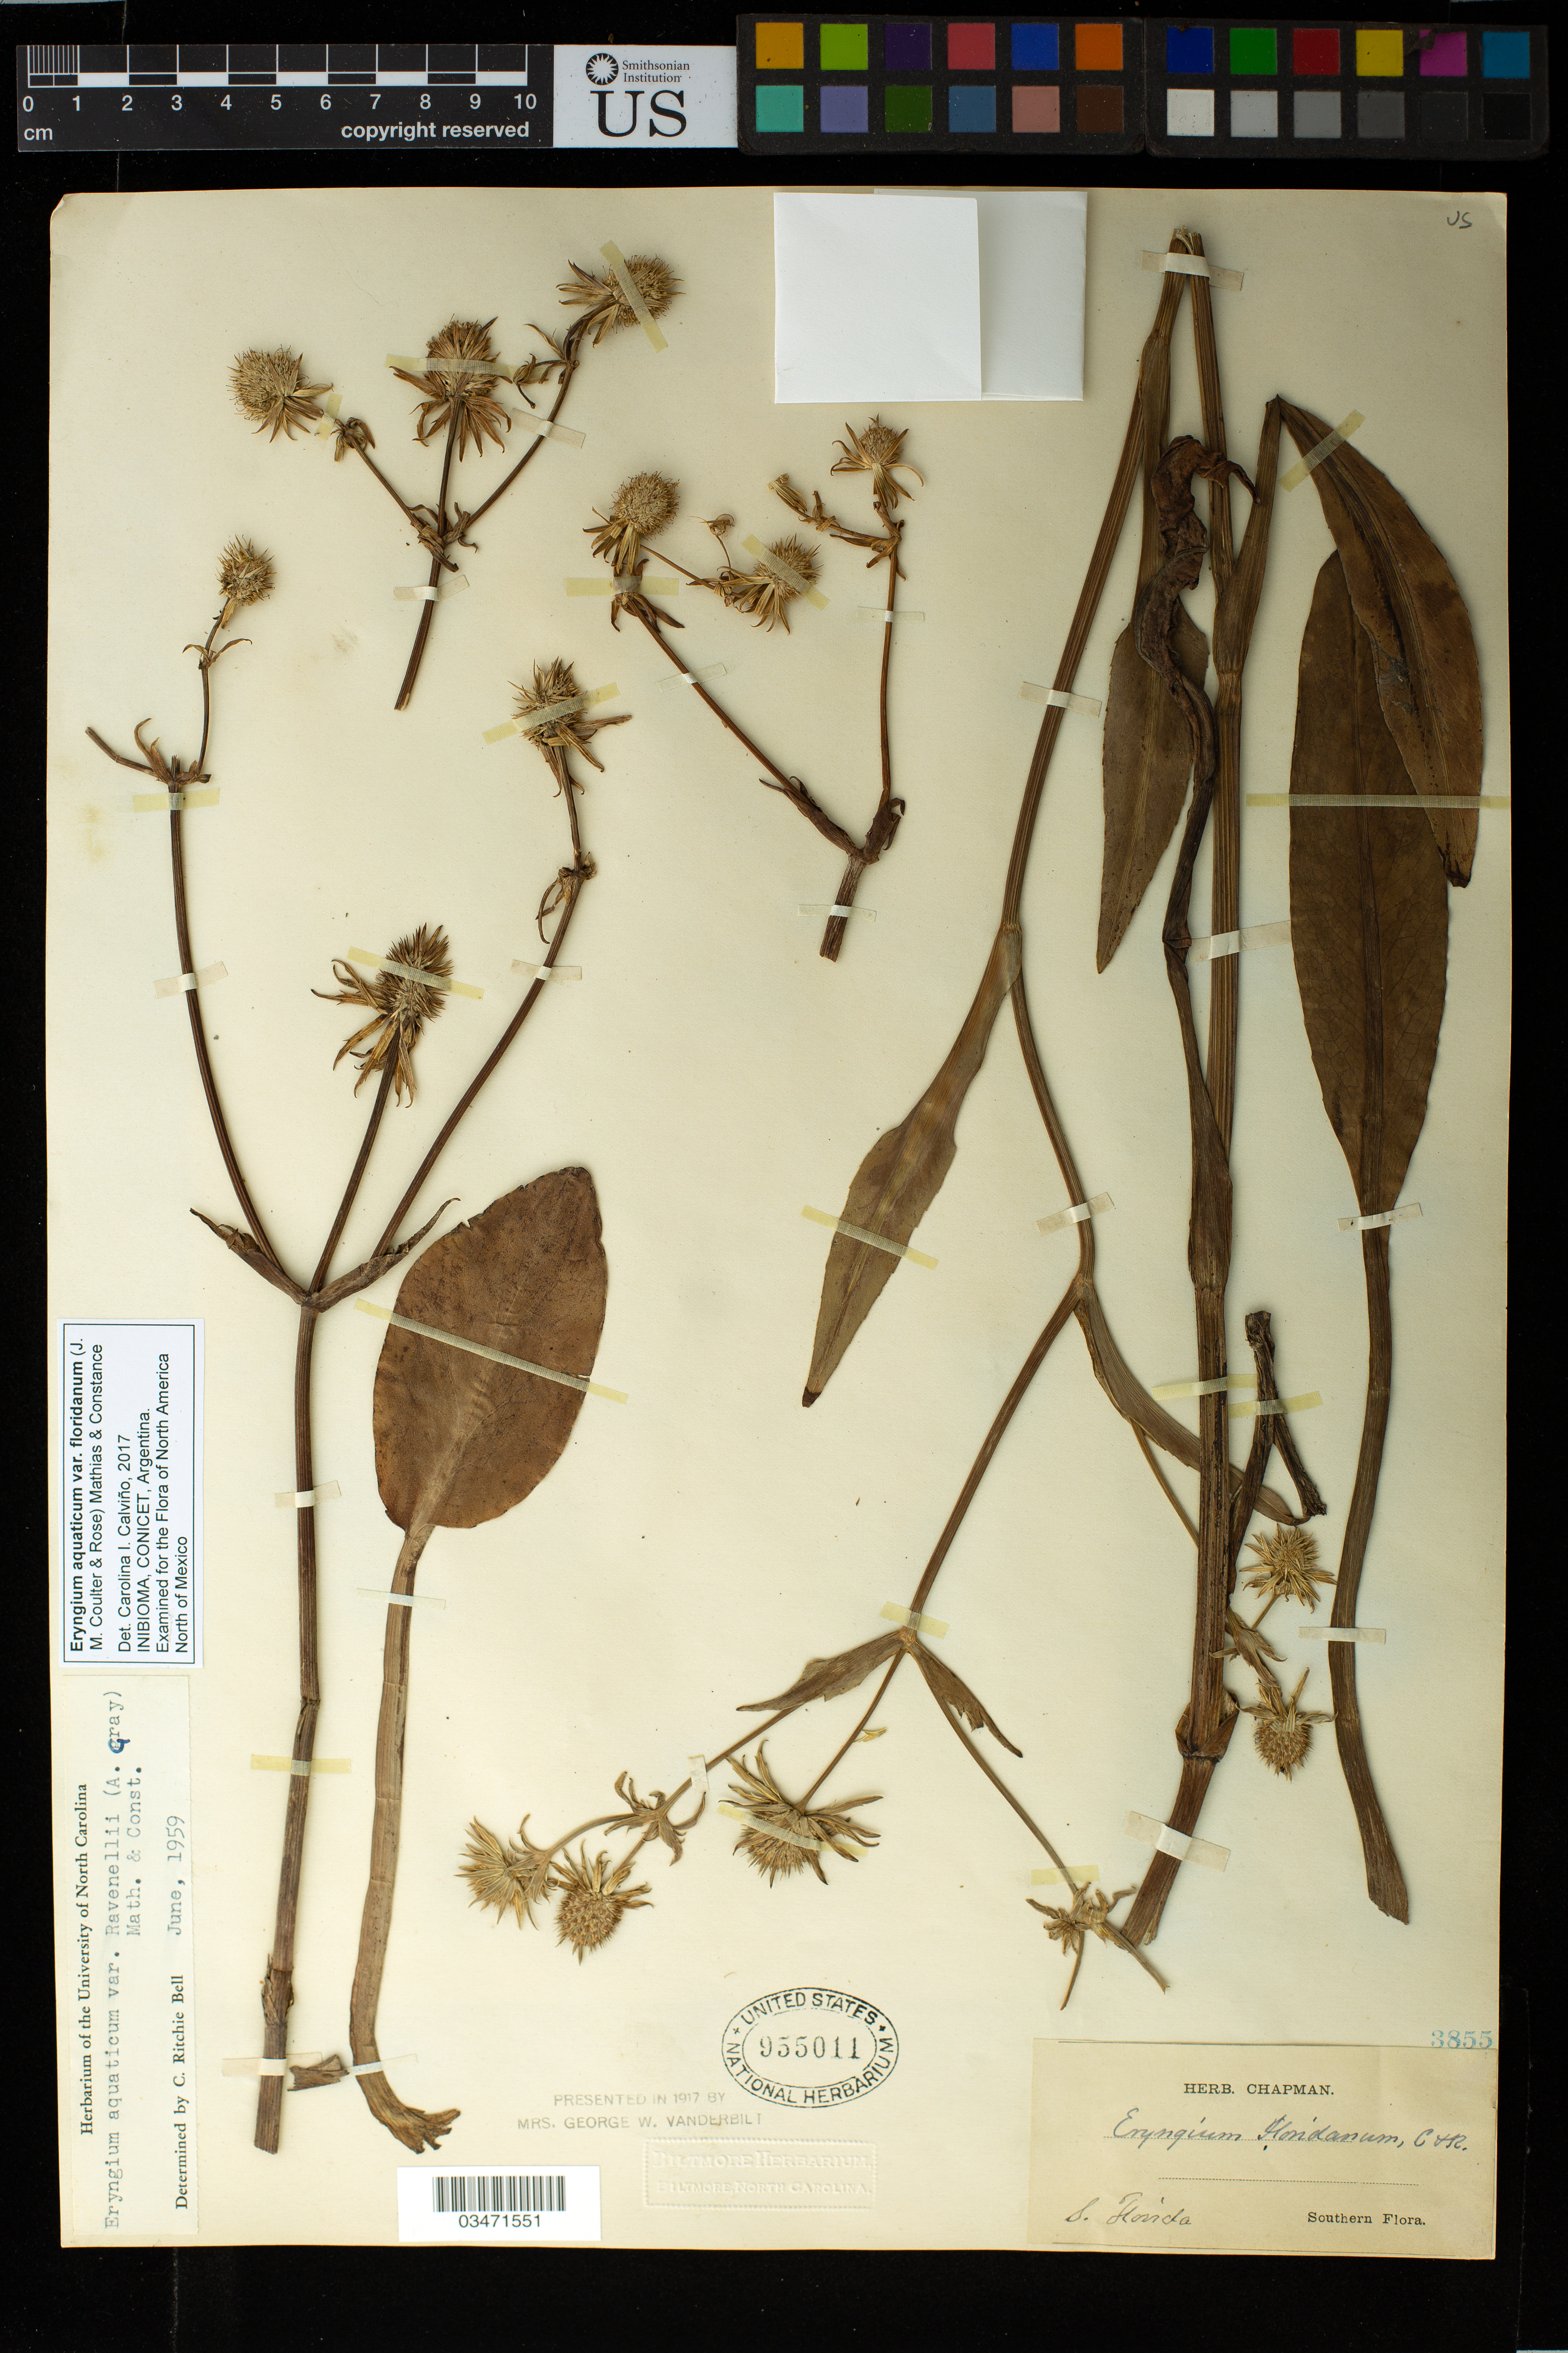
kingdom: Plantae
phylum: Tracheophyta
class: Magnoliopsida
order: Apiales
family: Apiaceae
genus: Eryngium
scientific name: Eryngium aquaticum var. floridanum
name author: (J.M. Coult. & Rose) Mathias & Constance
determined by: Calviño, C. I.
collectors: ex herb. Chapman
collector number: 3855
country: United States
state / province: Florida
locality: Southern Florida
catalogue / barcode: US 955011